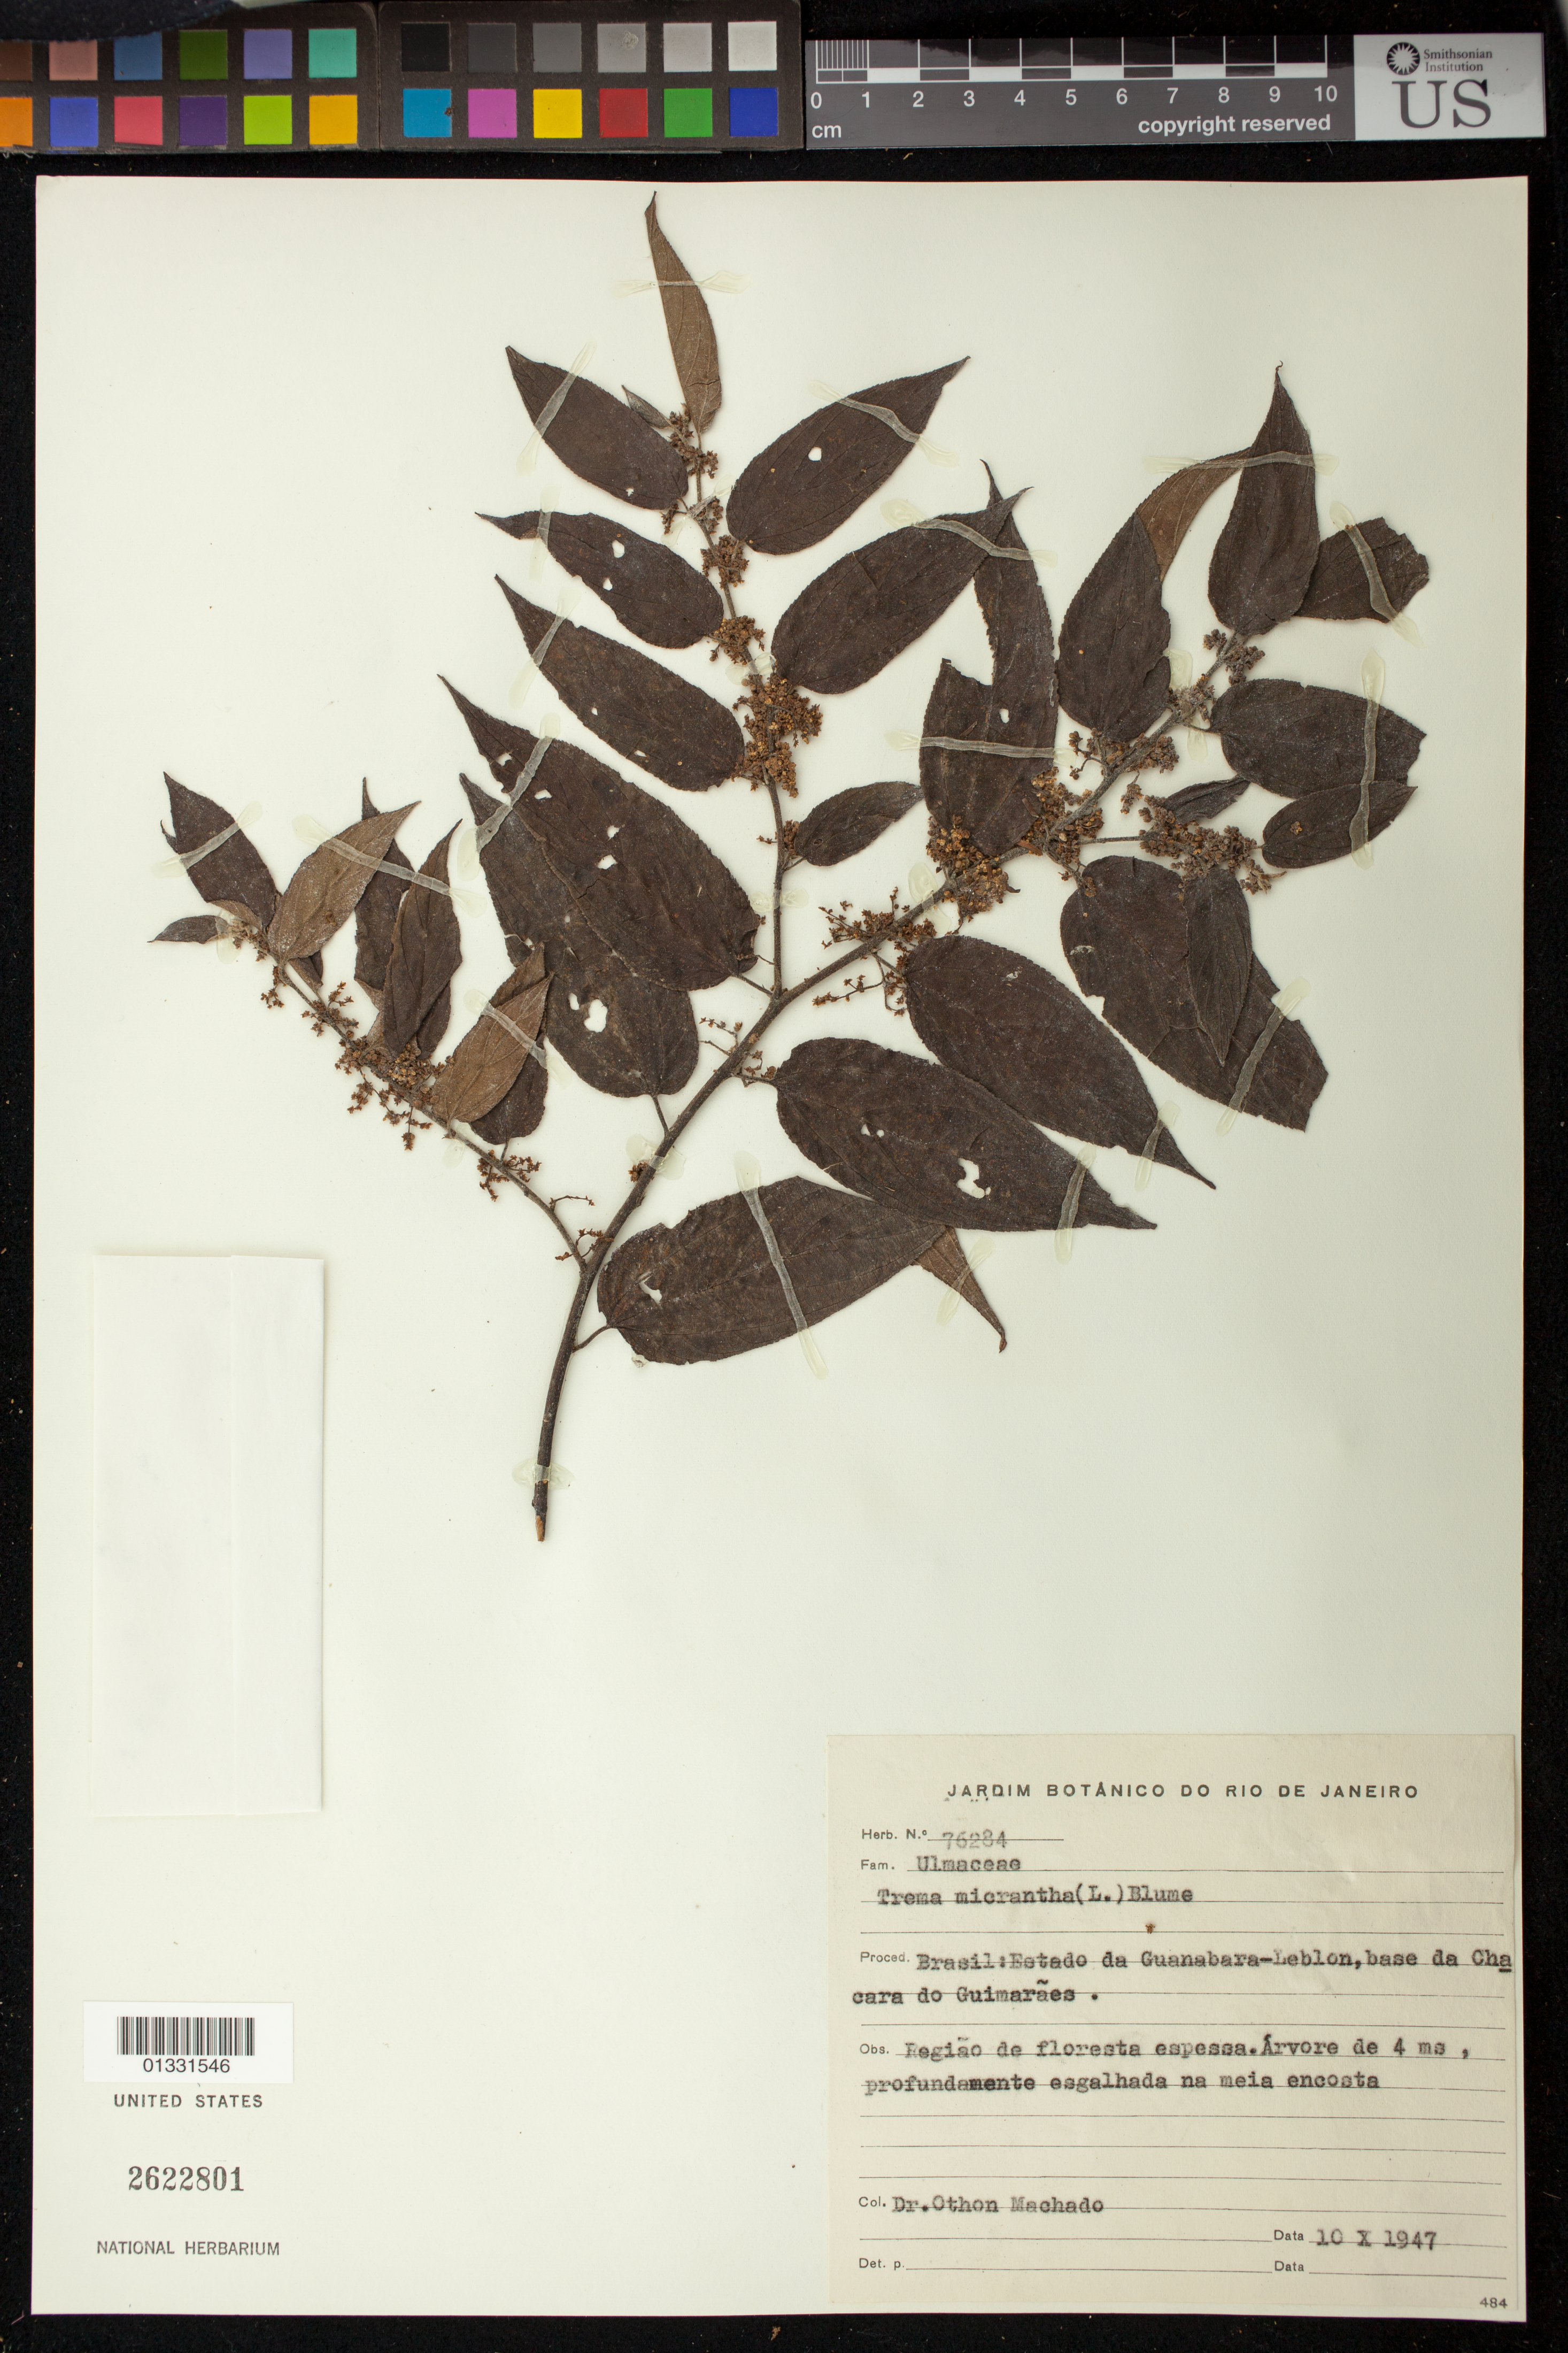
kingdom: Plantae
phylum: Tracheophyta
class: Magnoliopsida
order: Rosales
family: Cannabaceae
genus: Trema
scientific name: Trema micranthum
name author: (L.) Blume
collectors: O. X. Machado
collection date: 1947-10-10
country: Brazil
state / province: Rio de Janeiro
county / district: Rio de Janeiro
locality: Leblon, base da Chácara do Guimarães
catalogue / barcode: US 2622801